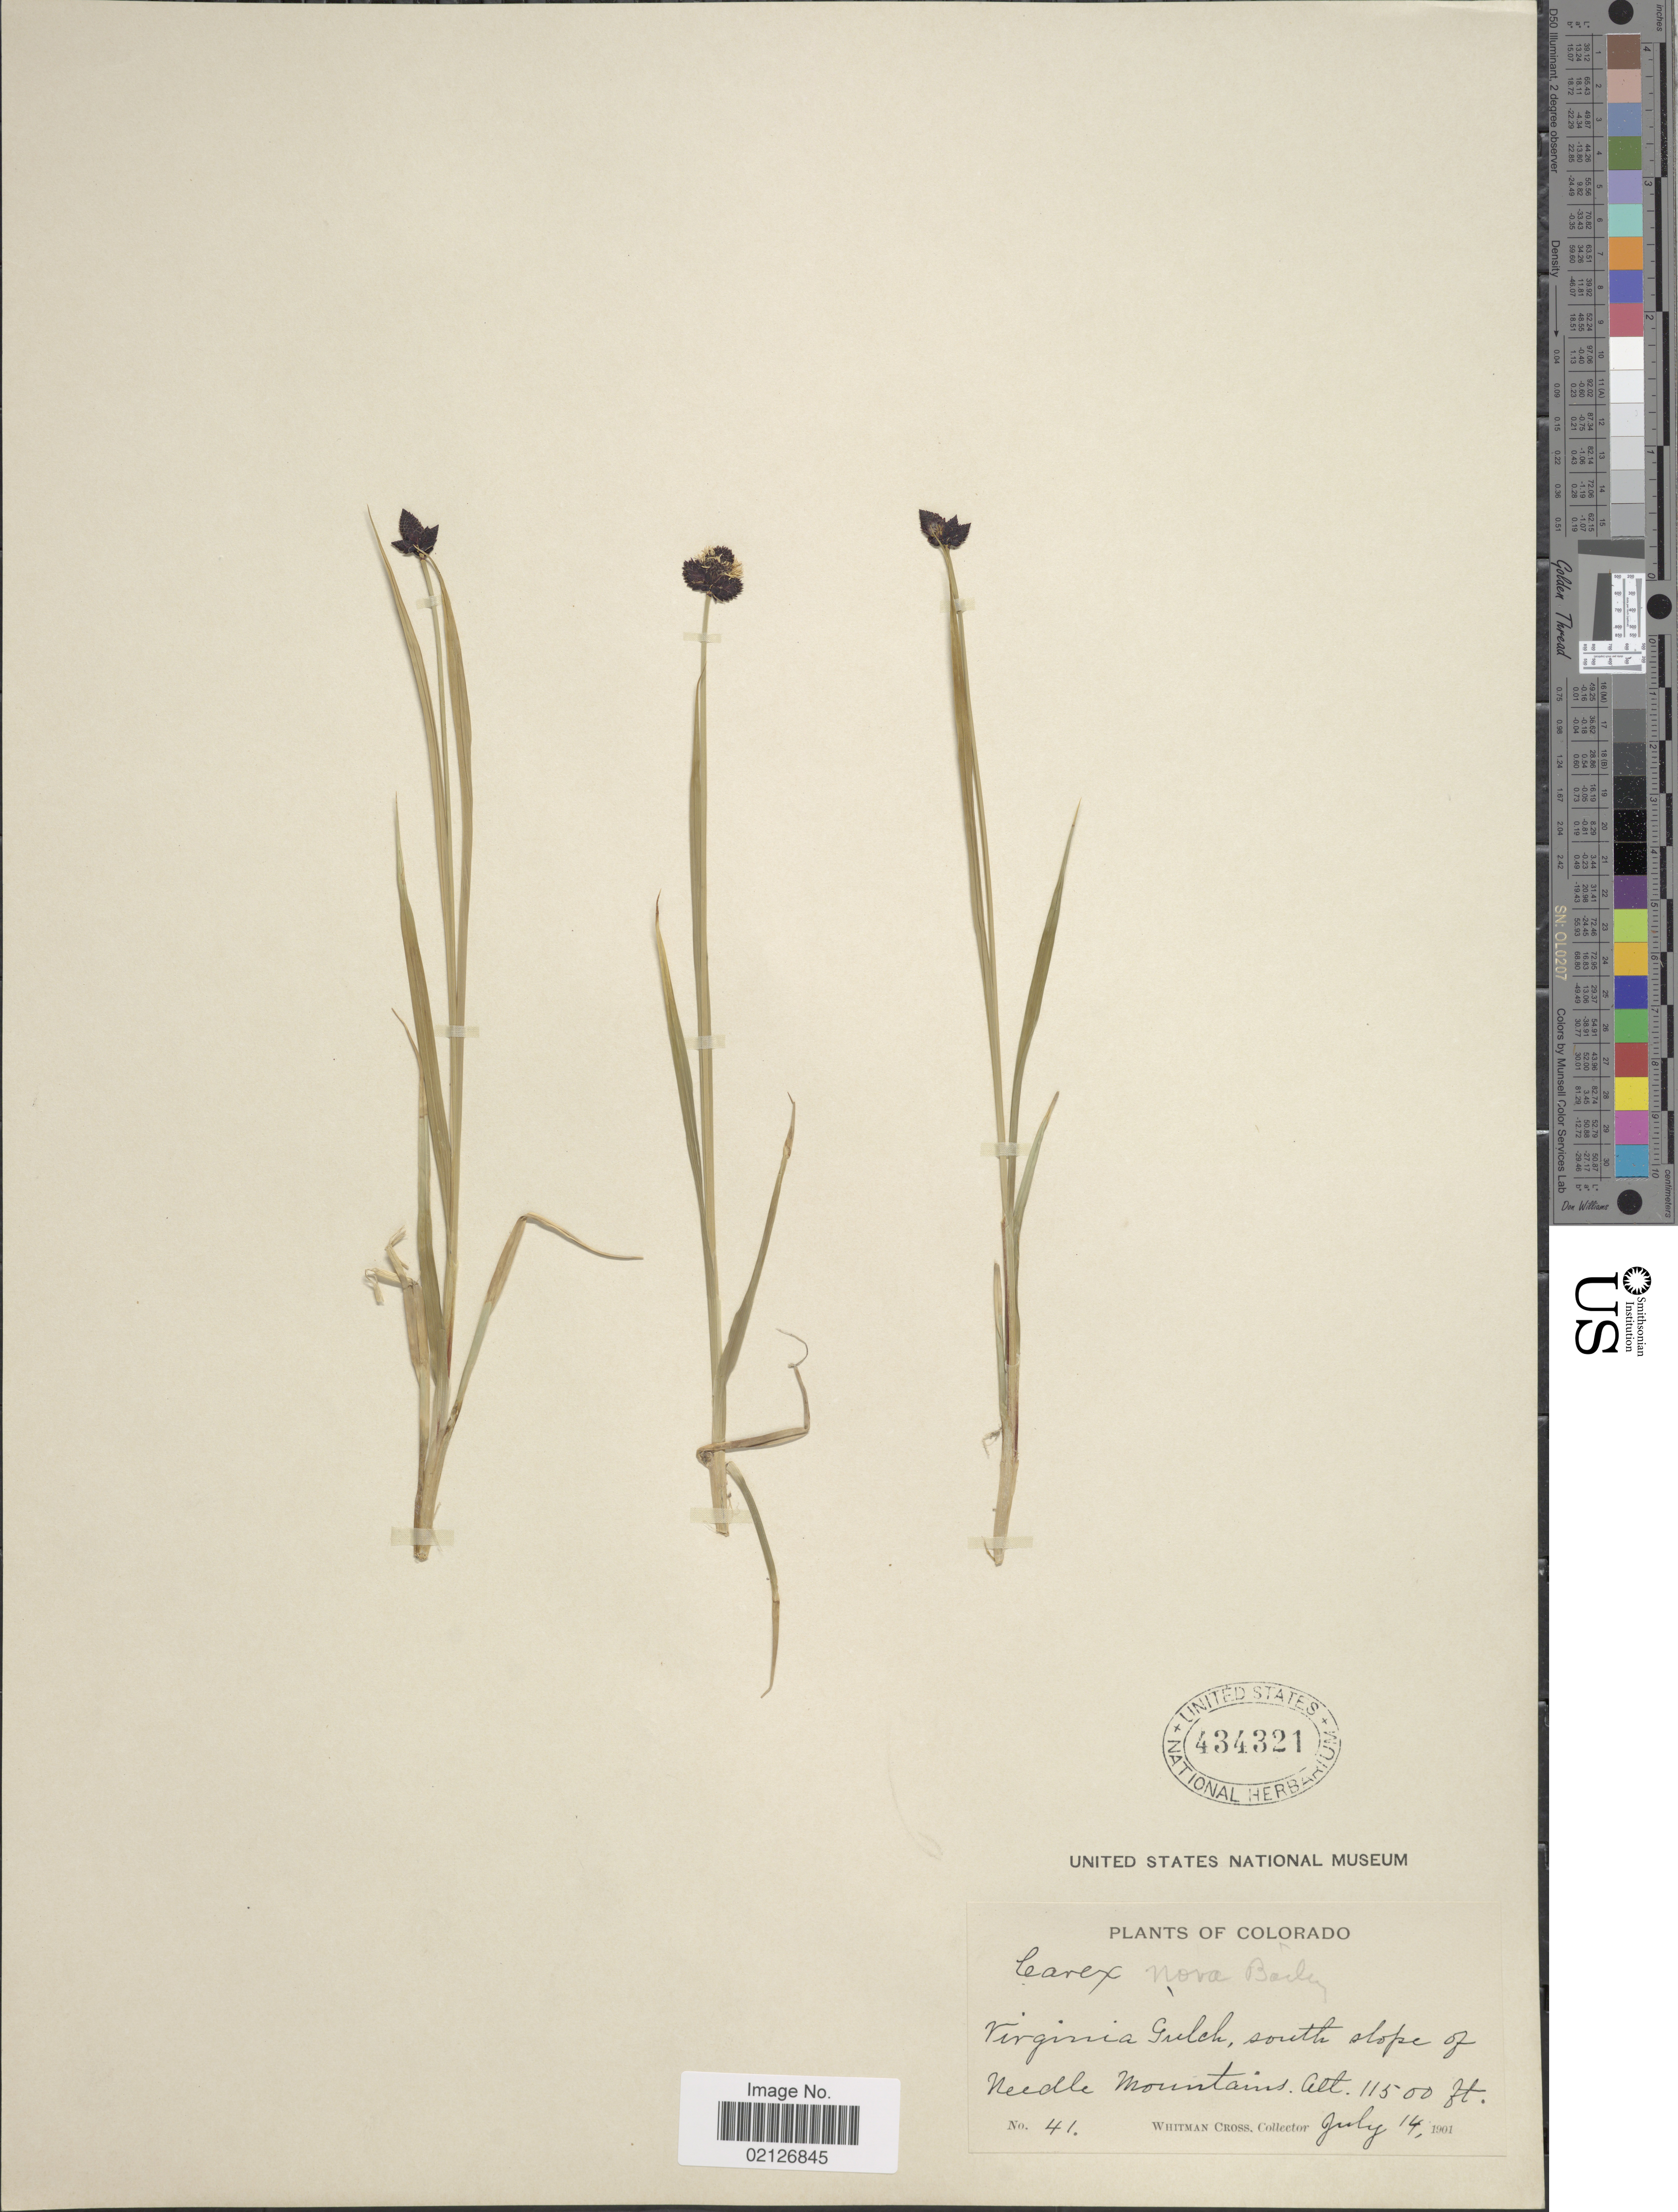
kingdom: Plantae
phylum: Tracheophyta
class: Liliopsida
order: Poales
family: Cyperaceae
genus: Carex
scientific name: Carex nova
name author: L.H. Bailey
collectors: W. Cross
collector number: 41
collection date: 1901-07-14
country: United States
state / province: Colorado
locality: Virginia gulch, south slope of Needle Mountains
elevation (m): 3505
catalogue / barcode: US 434321